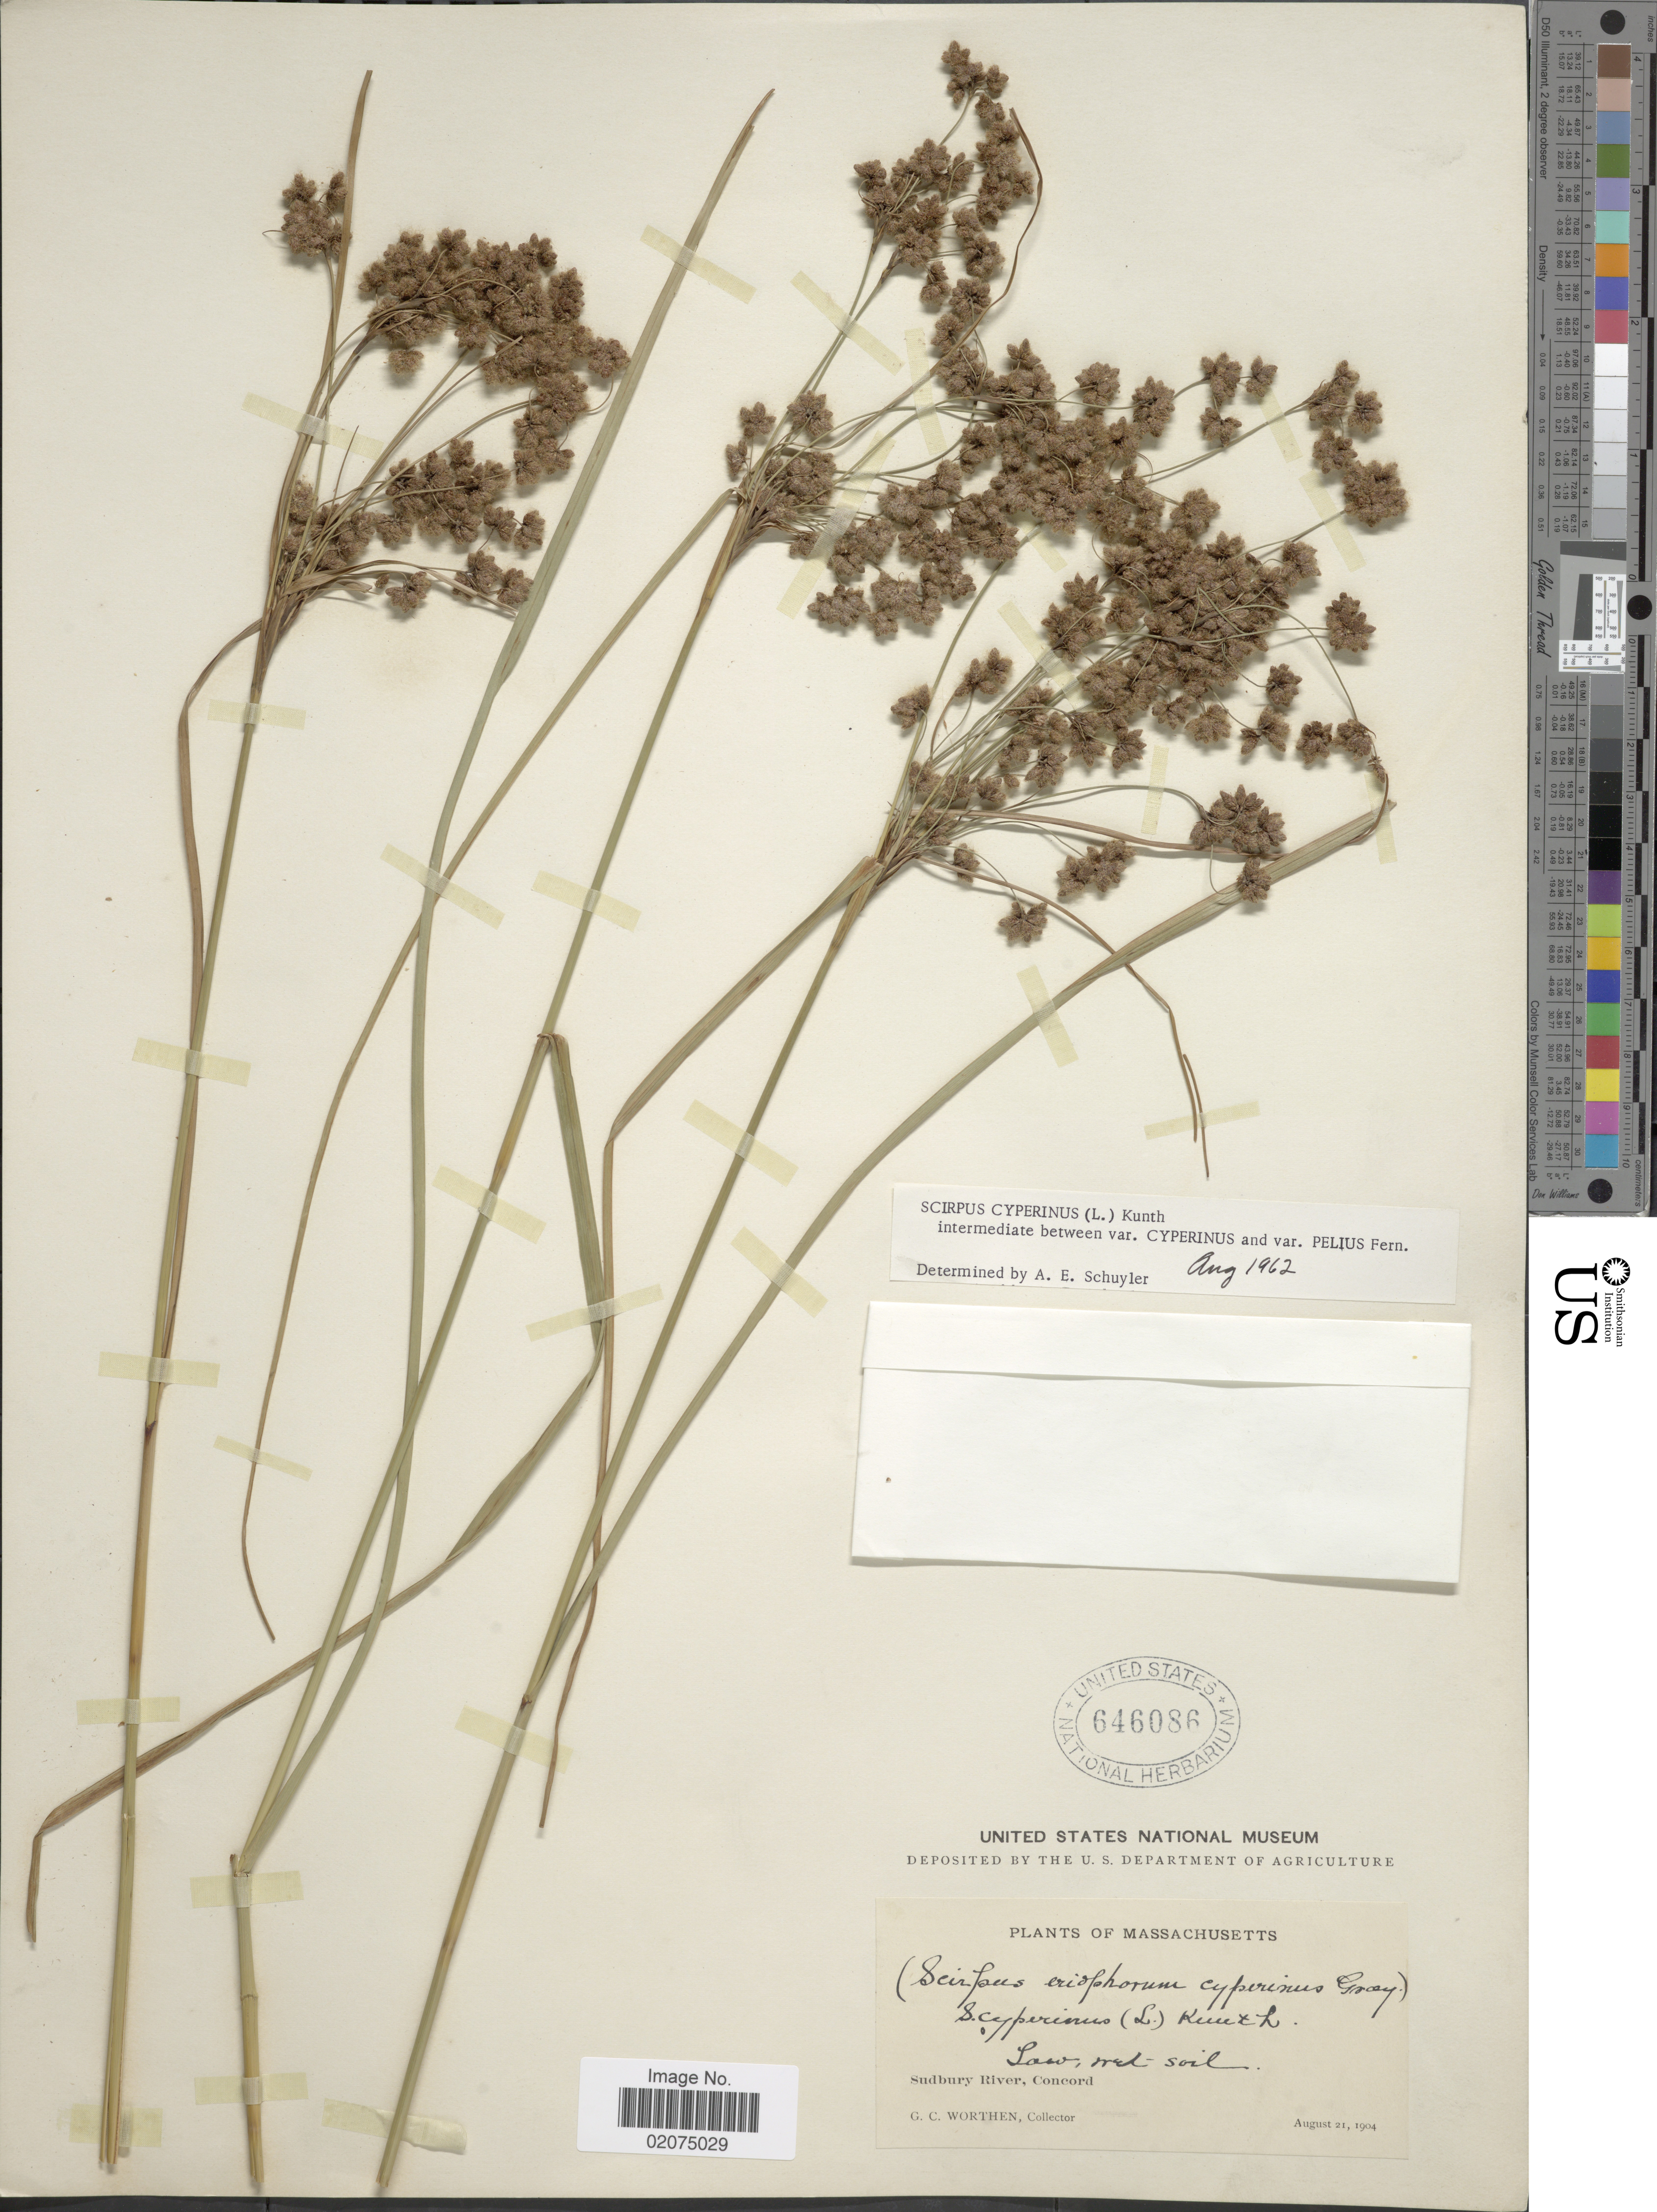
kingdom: Plantae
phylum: Tracheophyta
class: Liliopsida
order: Poales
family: Cyperaceae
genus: Scirpus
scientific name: Scirpus cyperinus (L.) Kunth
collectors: G. Worthen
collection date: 1904-08-21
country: United States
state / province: Massachusetts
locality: Sudbury River, Concord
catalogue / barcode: US 646086